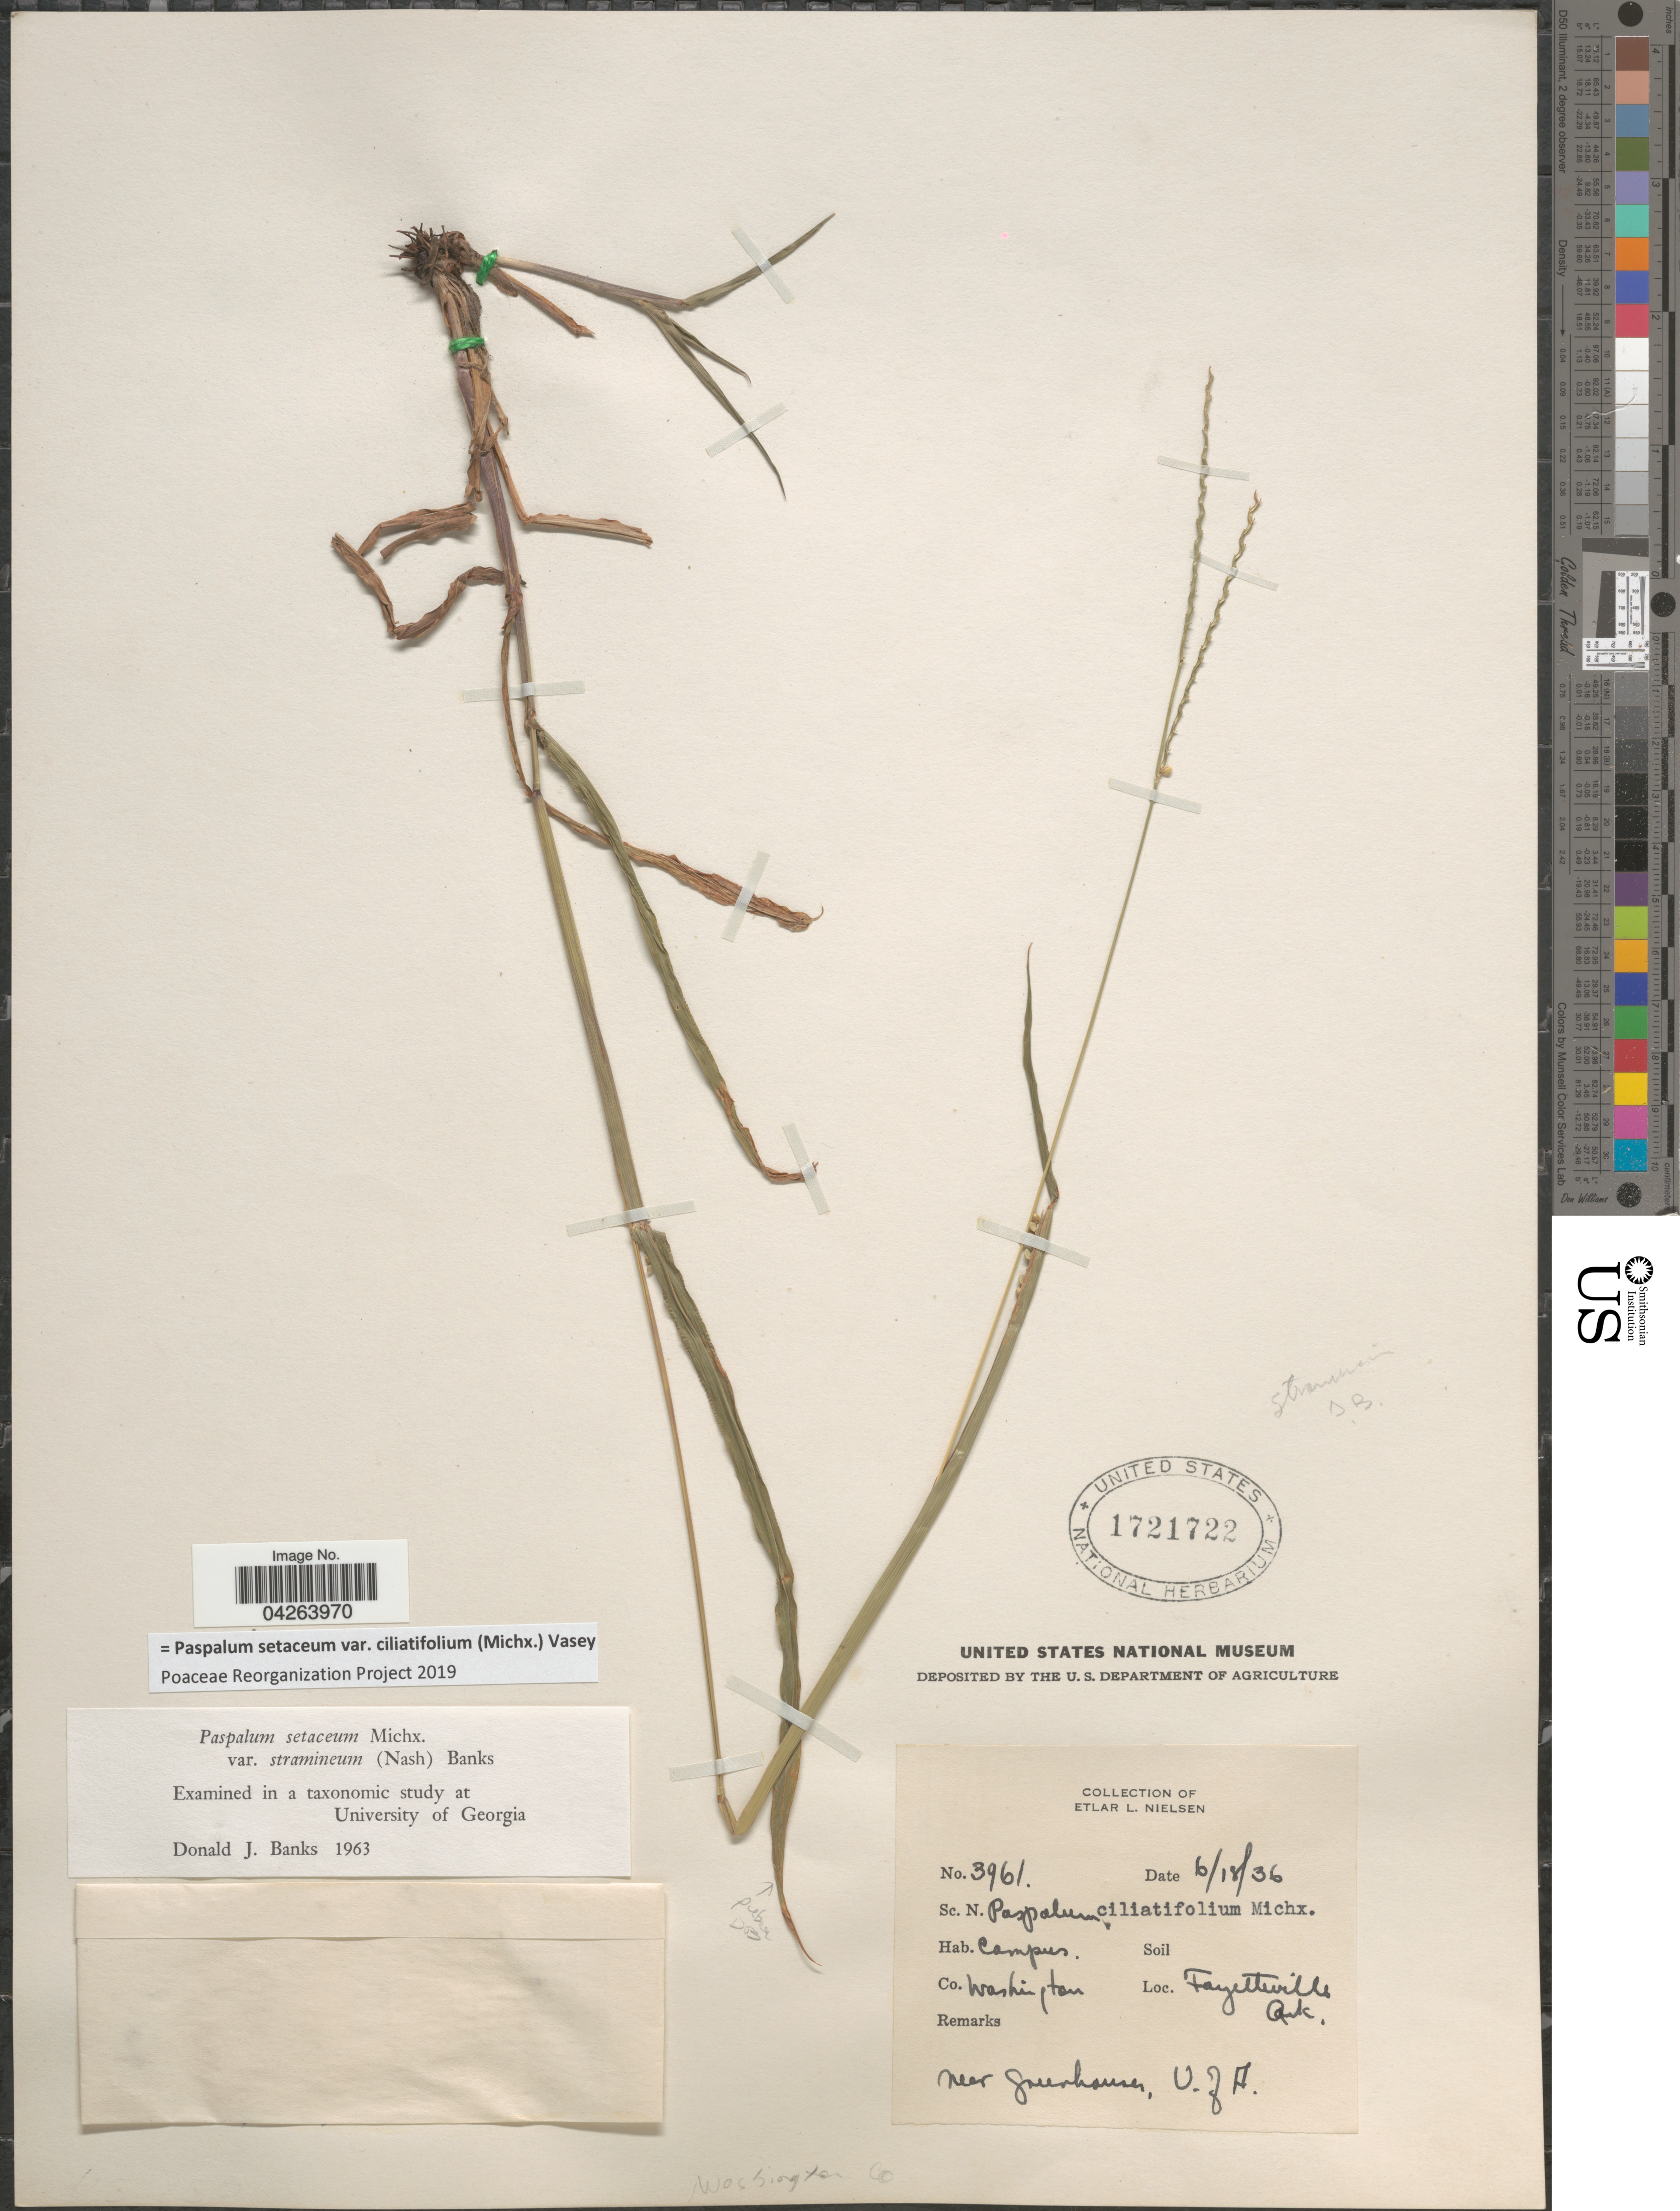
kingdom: Plantae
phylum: Tracheophyta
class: Liliopsida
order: Poales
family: Poaceae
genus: Paspalum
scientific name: Paspalum setaceum var. ciliatifolium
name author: (Michx.) Vasey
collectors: E. L. Nielsen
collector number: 3961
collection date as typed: Transcribed d/m/y: 18/6/36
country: United States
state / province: Arkansas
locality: Co. Washington. Fayetteville. Near Greenhouses. U. of. A.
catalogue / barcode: US 1721722